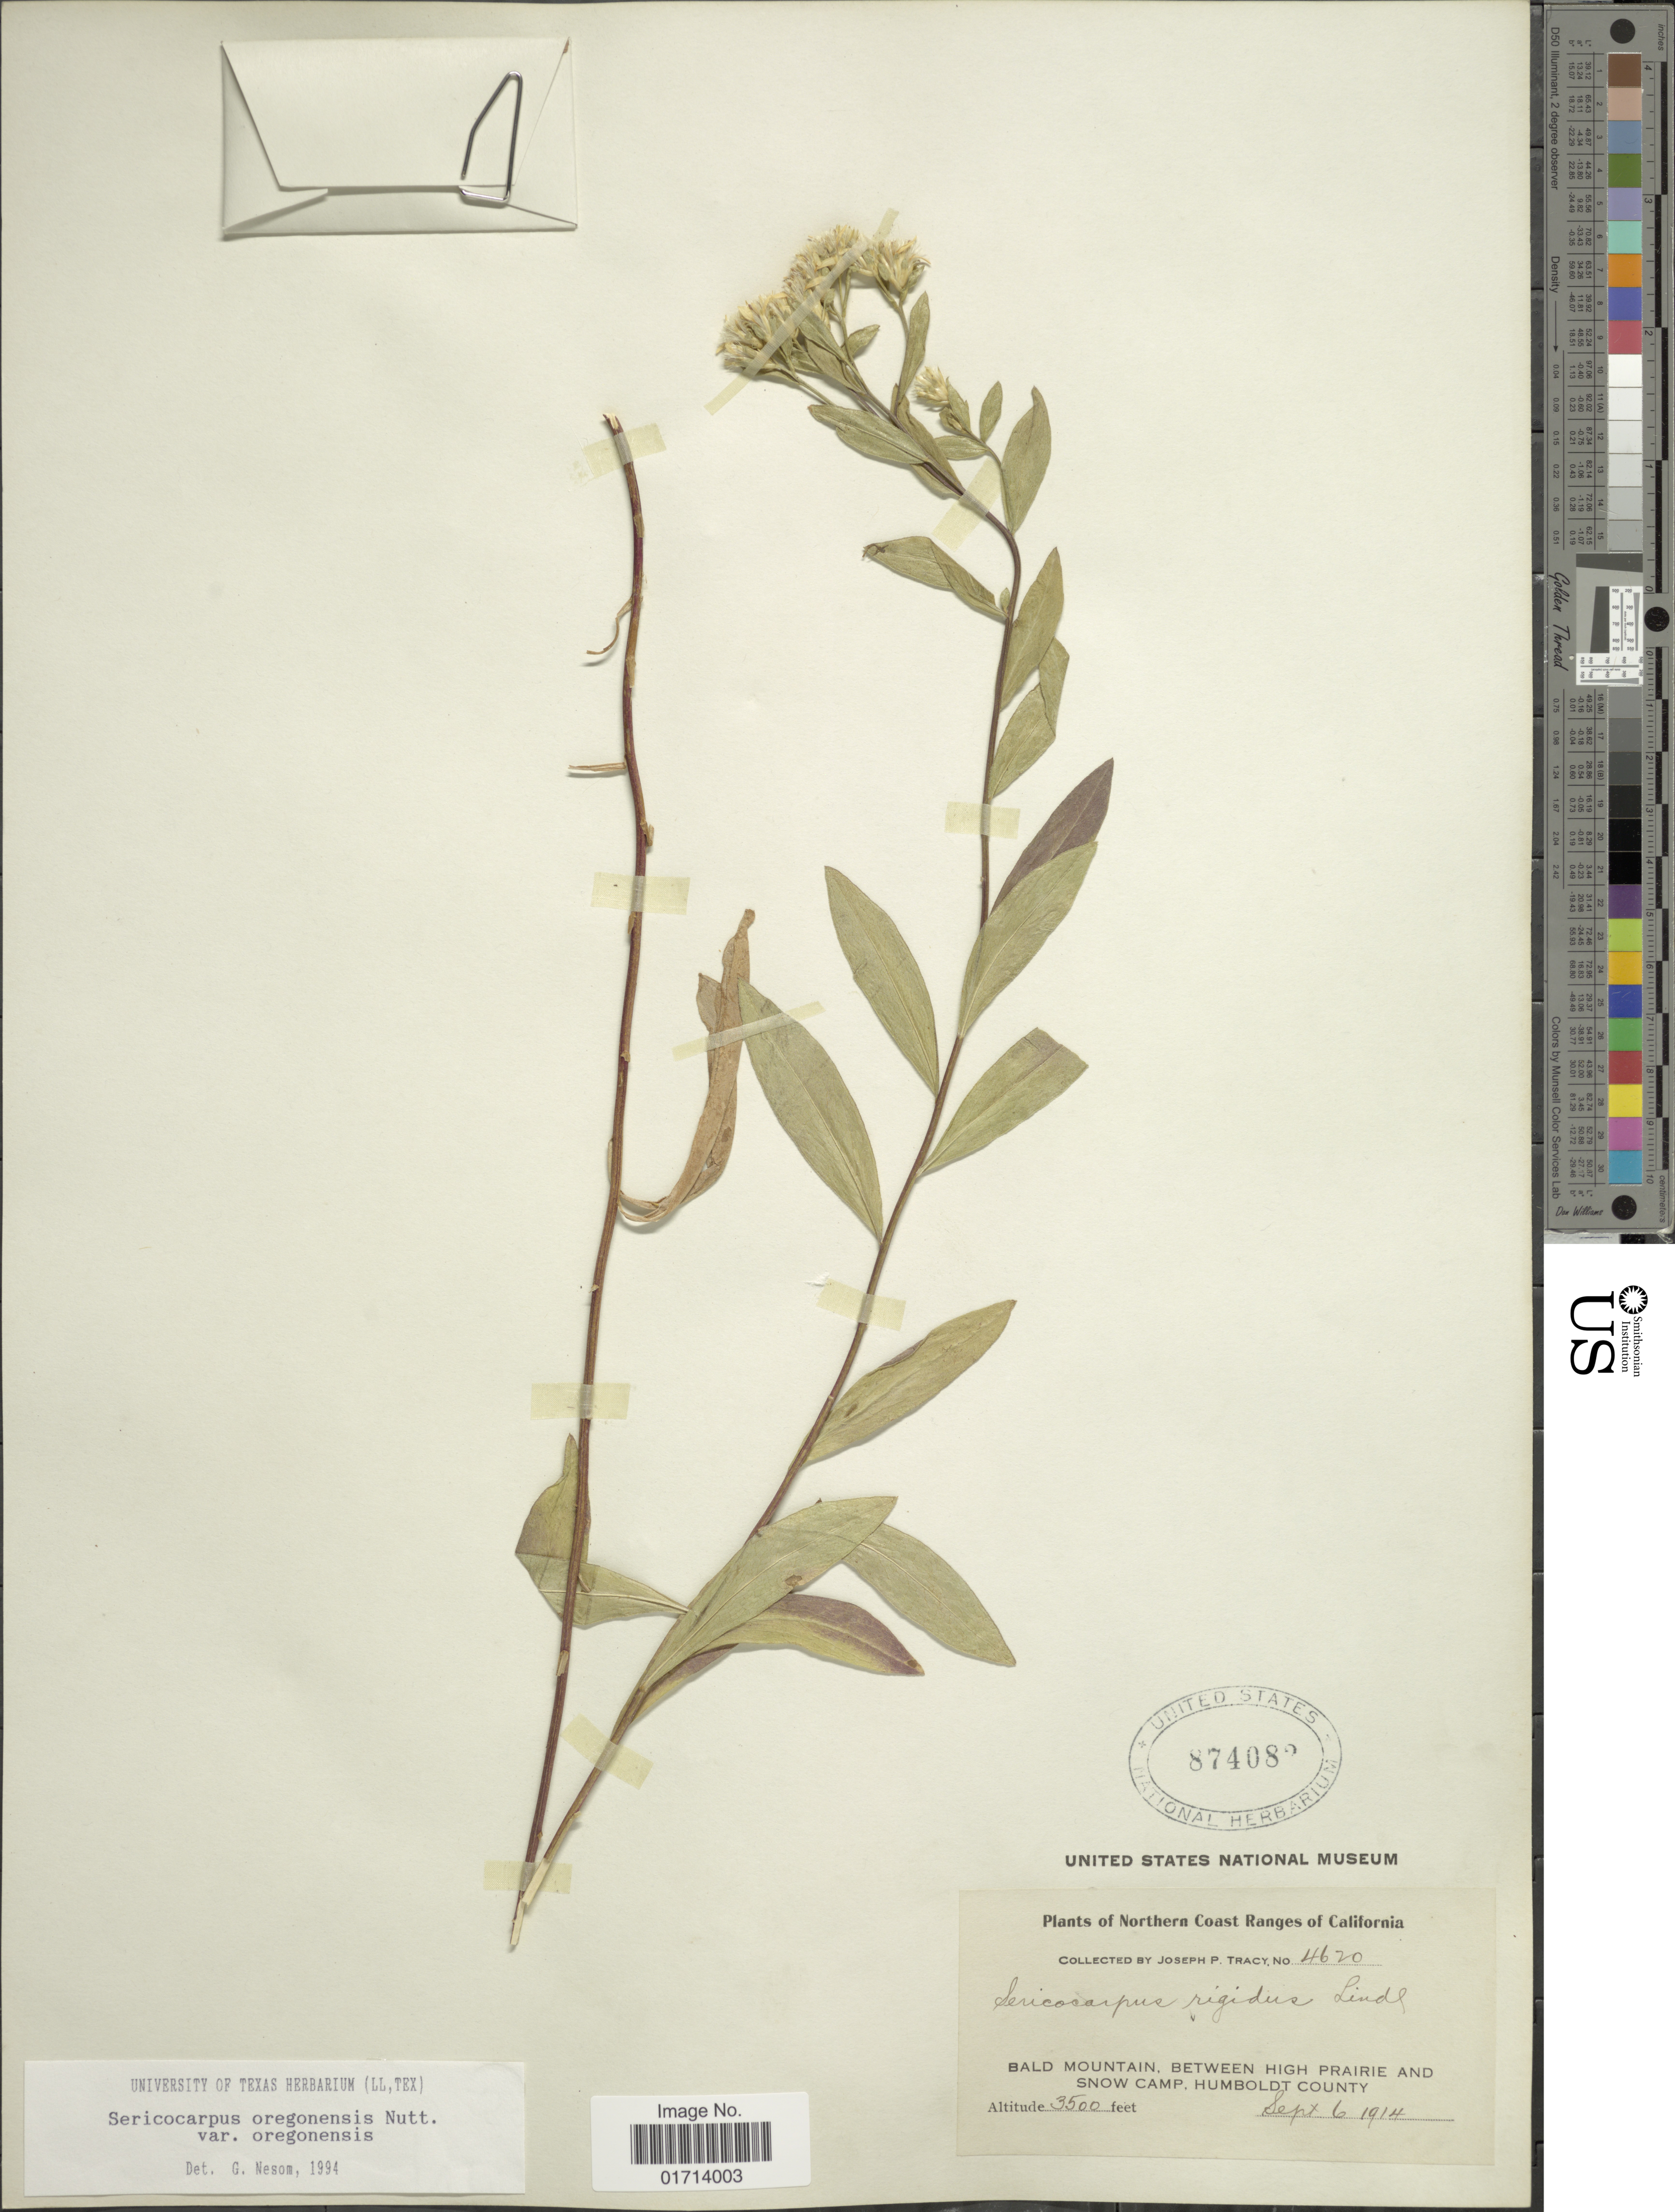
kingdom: Plantae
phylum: Tracheophyta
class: Magnoliopsida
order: Asterales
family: Asteraceae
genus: Sericocarpus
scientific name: Sericocarpus oregonensis var. oregonensis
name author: Nutt.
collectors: J. Tracy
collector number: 4620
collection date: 1914-09-06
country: United States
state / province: California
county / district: Humboldt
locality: Northern Coast Ranges of California, Bald Mountain, between High Prairie and Snow Camp, Humboldt County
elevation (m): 1067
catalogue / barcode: US 874082